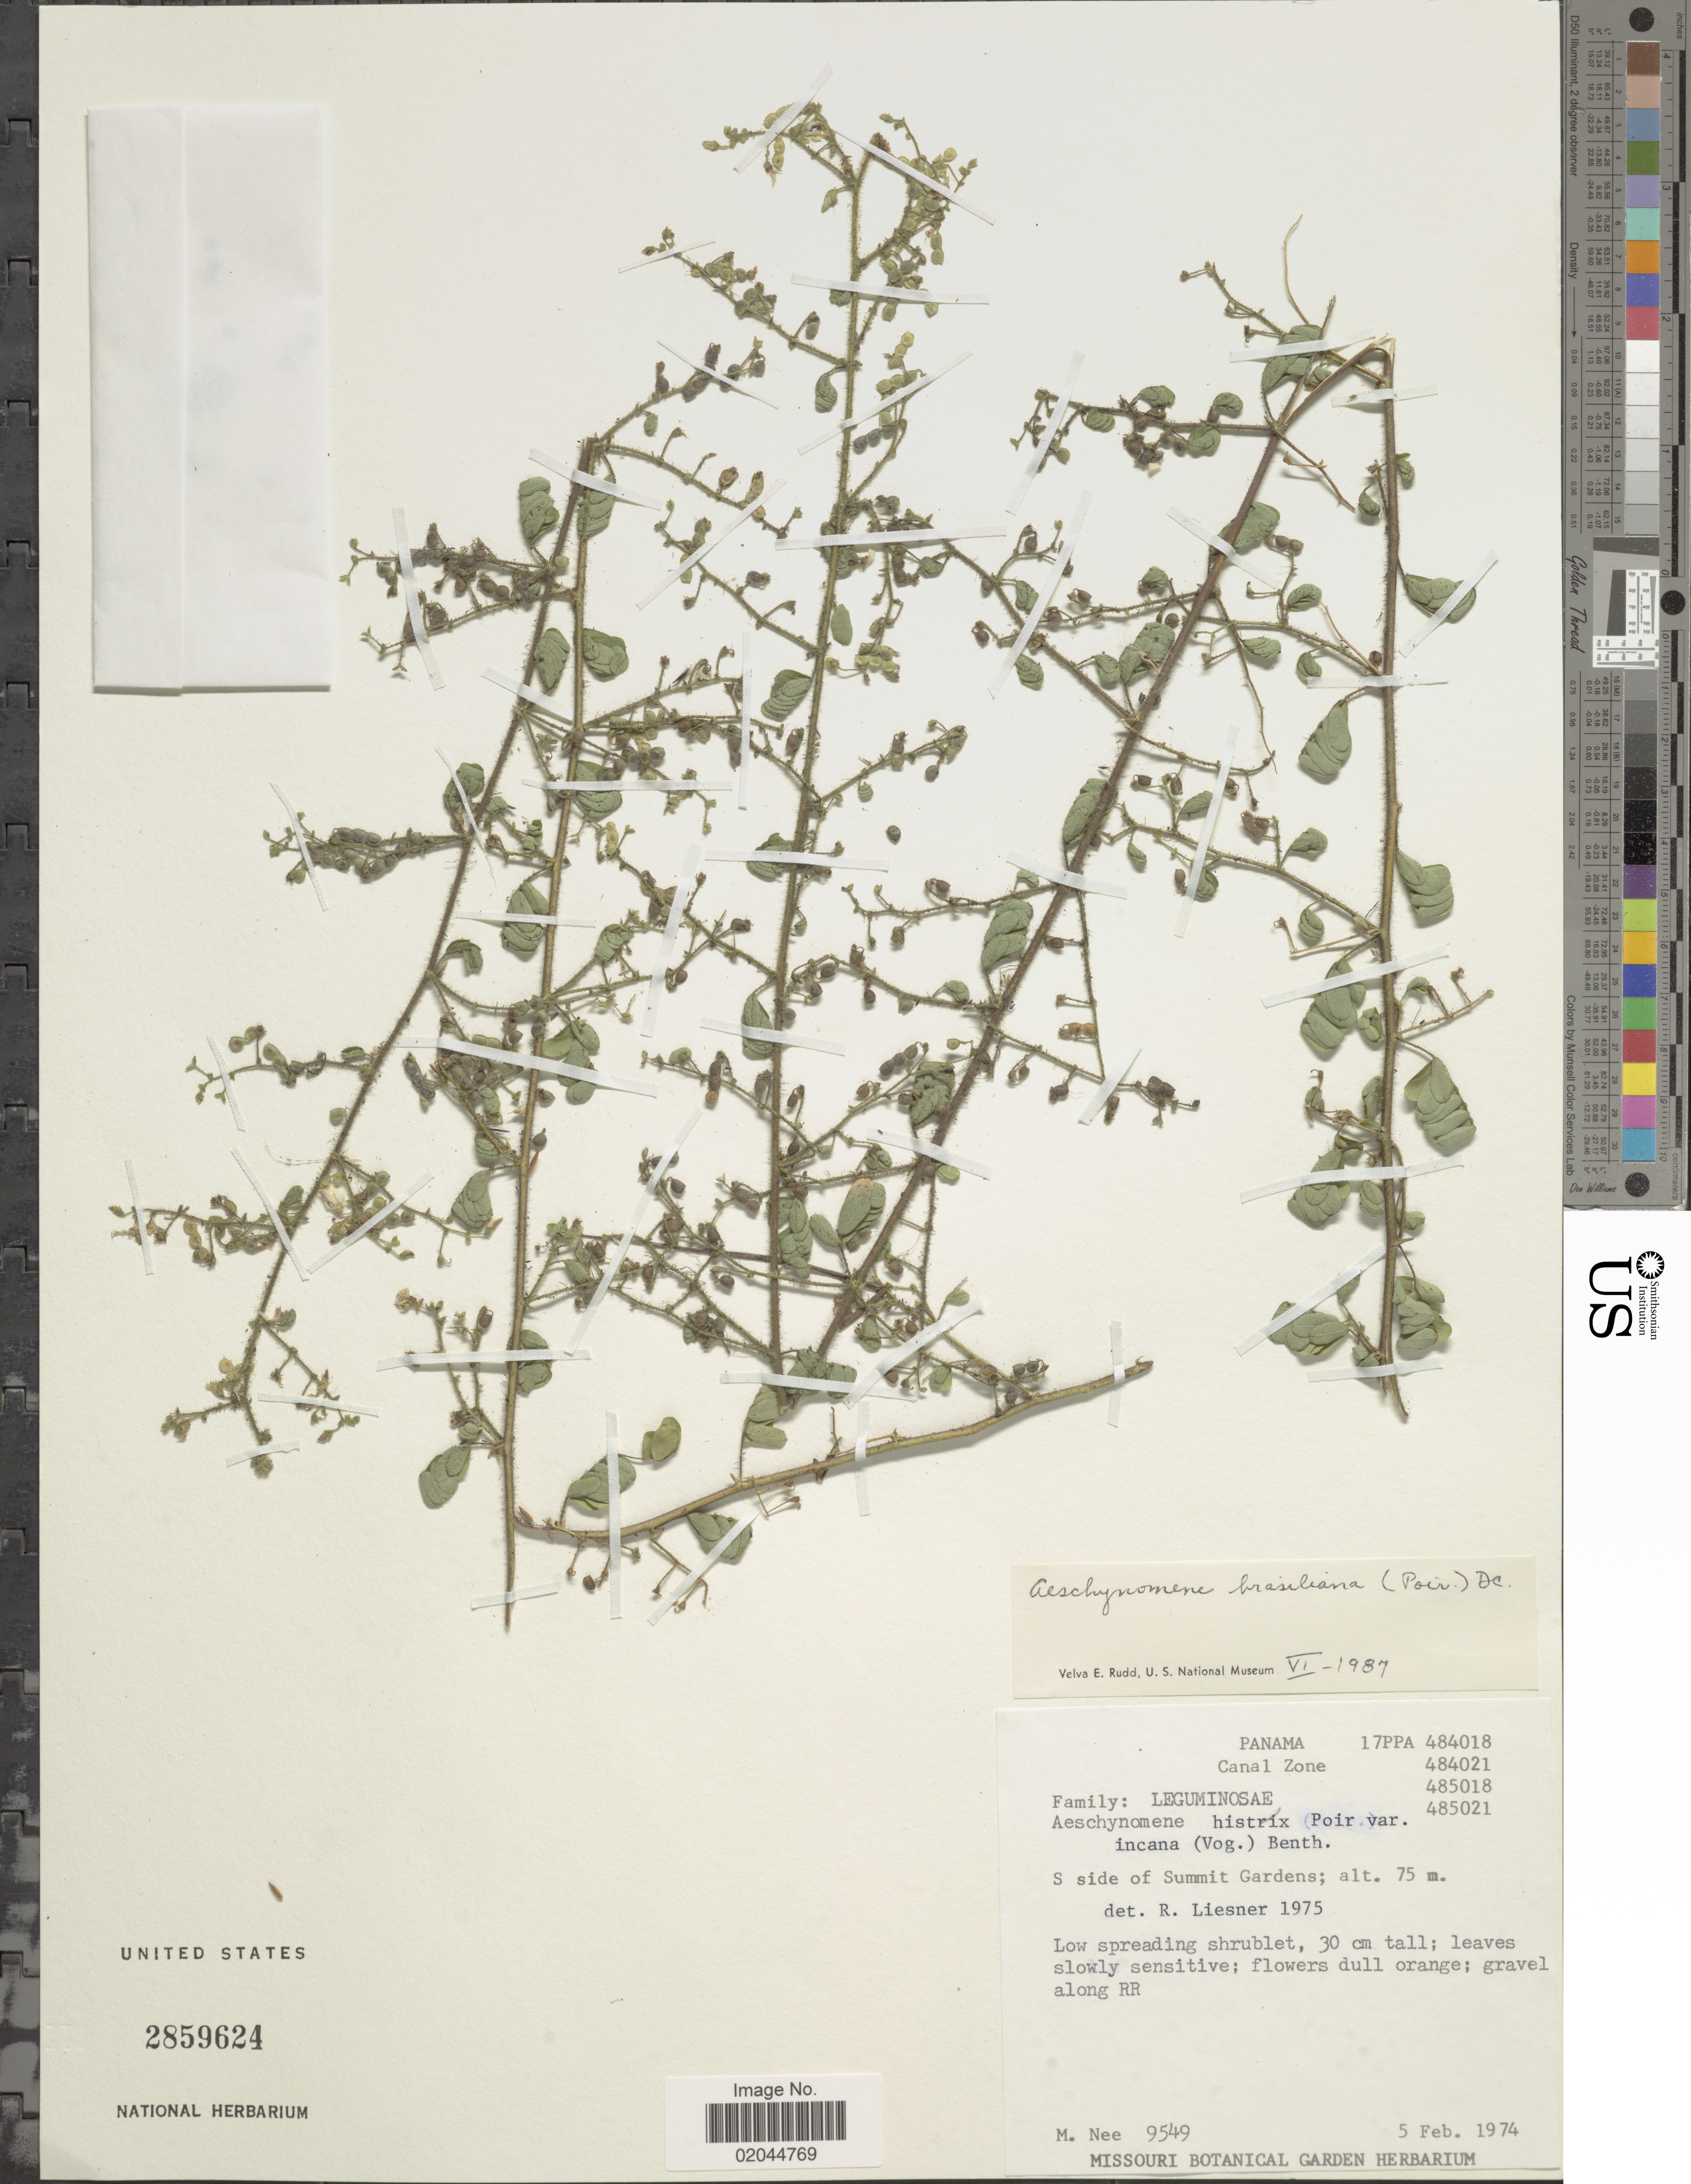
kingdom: Plantae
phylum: Tracheophyta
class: Magnoliopsida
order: Fabales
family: Fabaceae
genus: Aeschynomene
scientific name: Aeschynomene brasiliana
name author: (Poir.) DC.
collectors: M. Nee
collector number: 9549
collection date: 1974-02-05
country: Panama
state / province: Colón / Panamá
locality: Canal Zone, S side of Summit Gardens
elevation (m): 75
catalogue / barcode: US 2859624